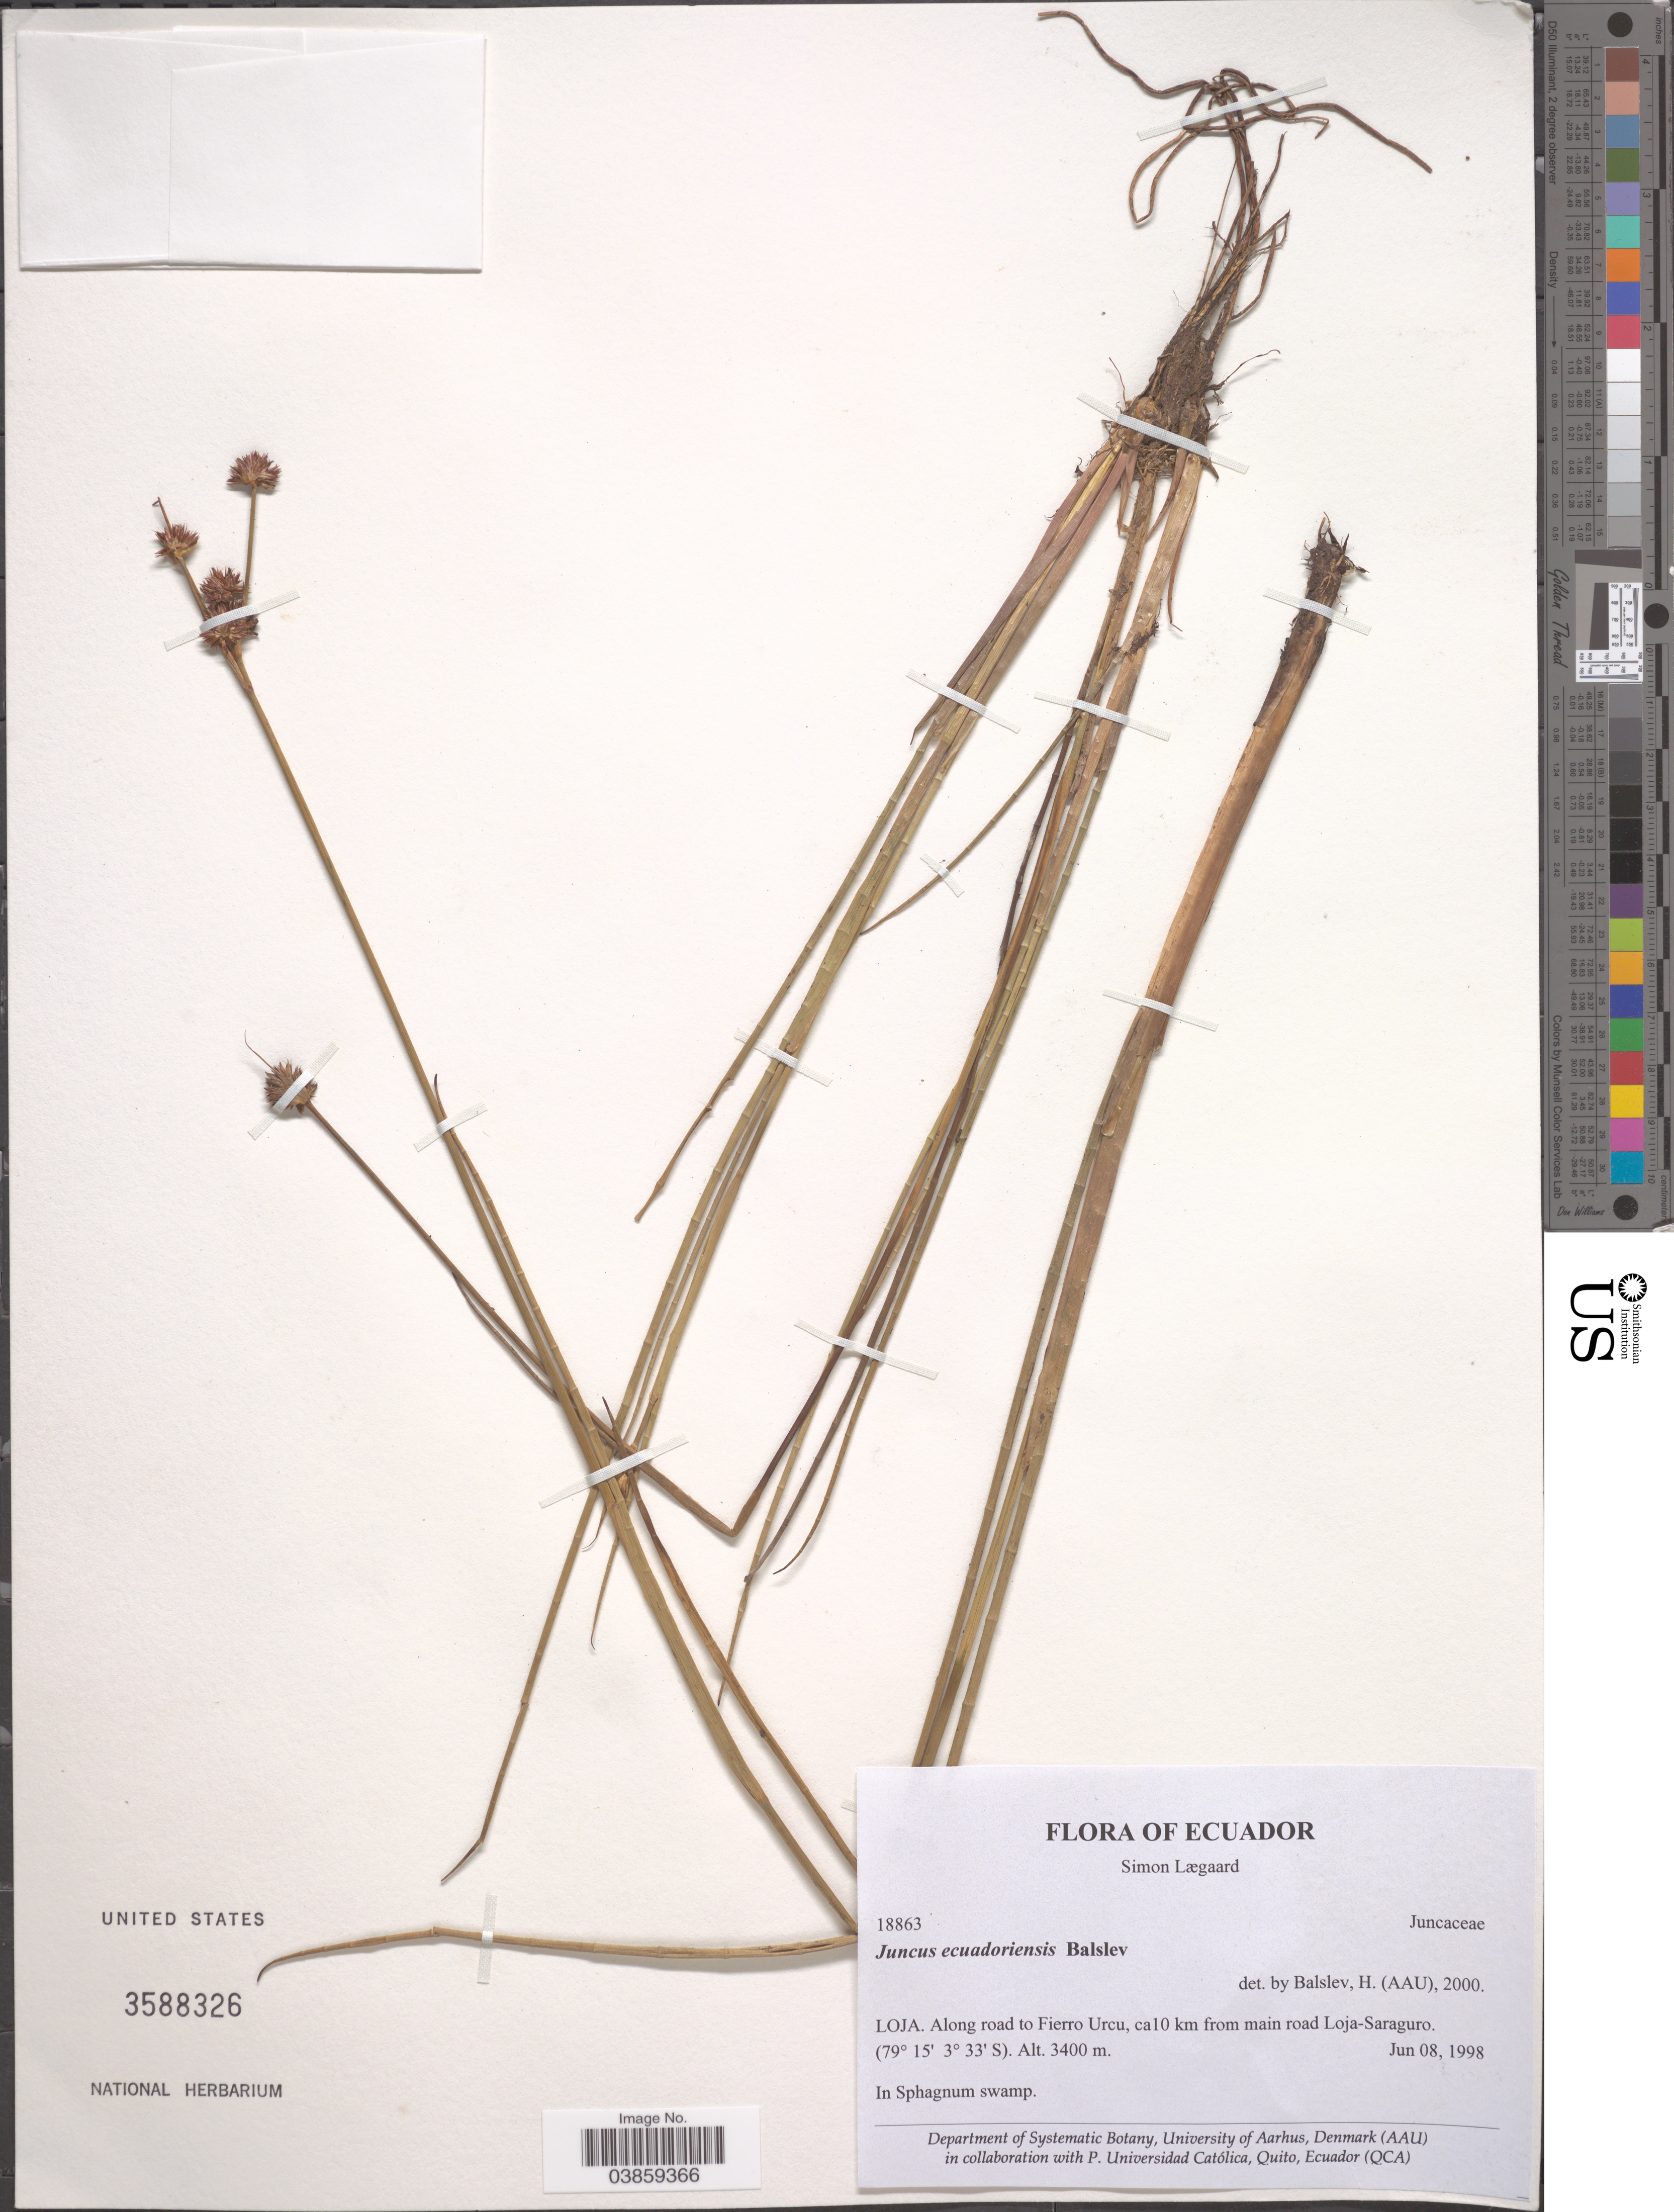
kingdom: Plantae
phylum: Tracheophyta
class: Liliopsida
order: Poales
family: Juncaceae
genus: Juncus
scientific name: Juncus ecuadoriensis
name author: Balslev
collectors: S. Lægaard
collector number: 18863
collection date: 1998-06-08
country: Ecuador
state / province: Loja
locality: Along road to Fierro Urcu, ca10 km from main road Loja-Saraguro.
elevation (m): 3400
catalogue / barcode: US 3588326